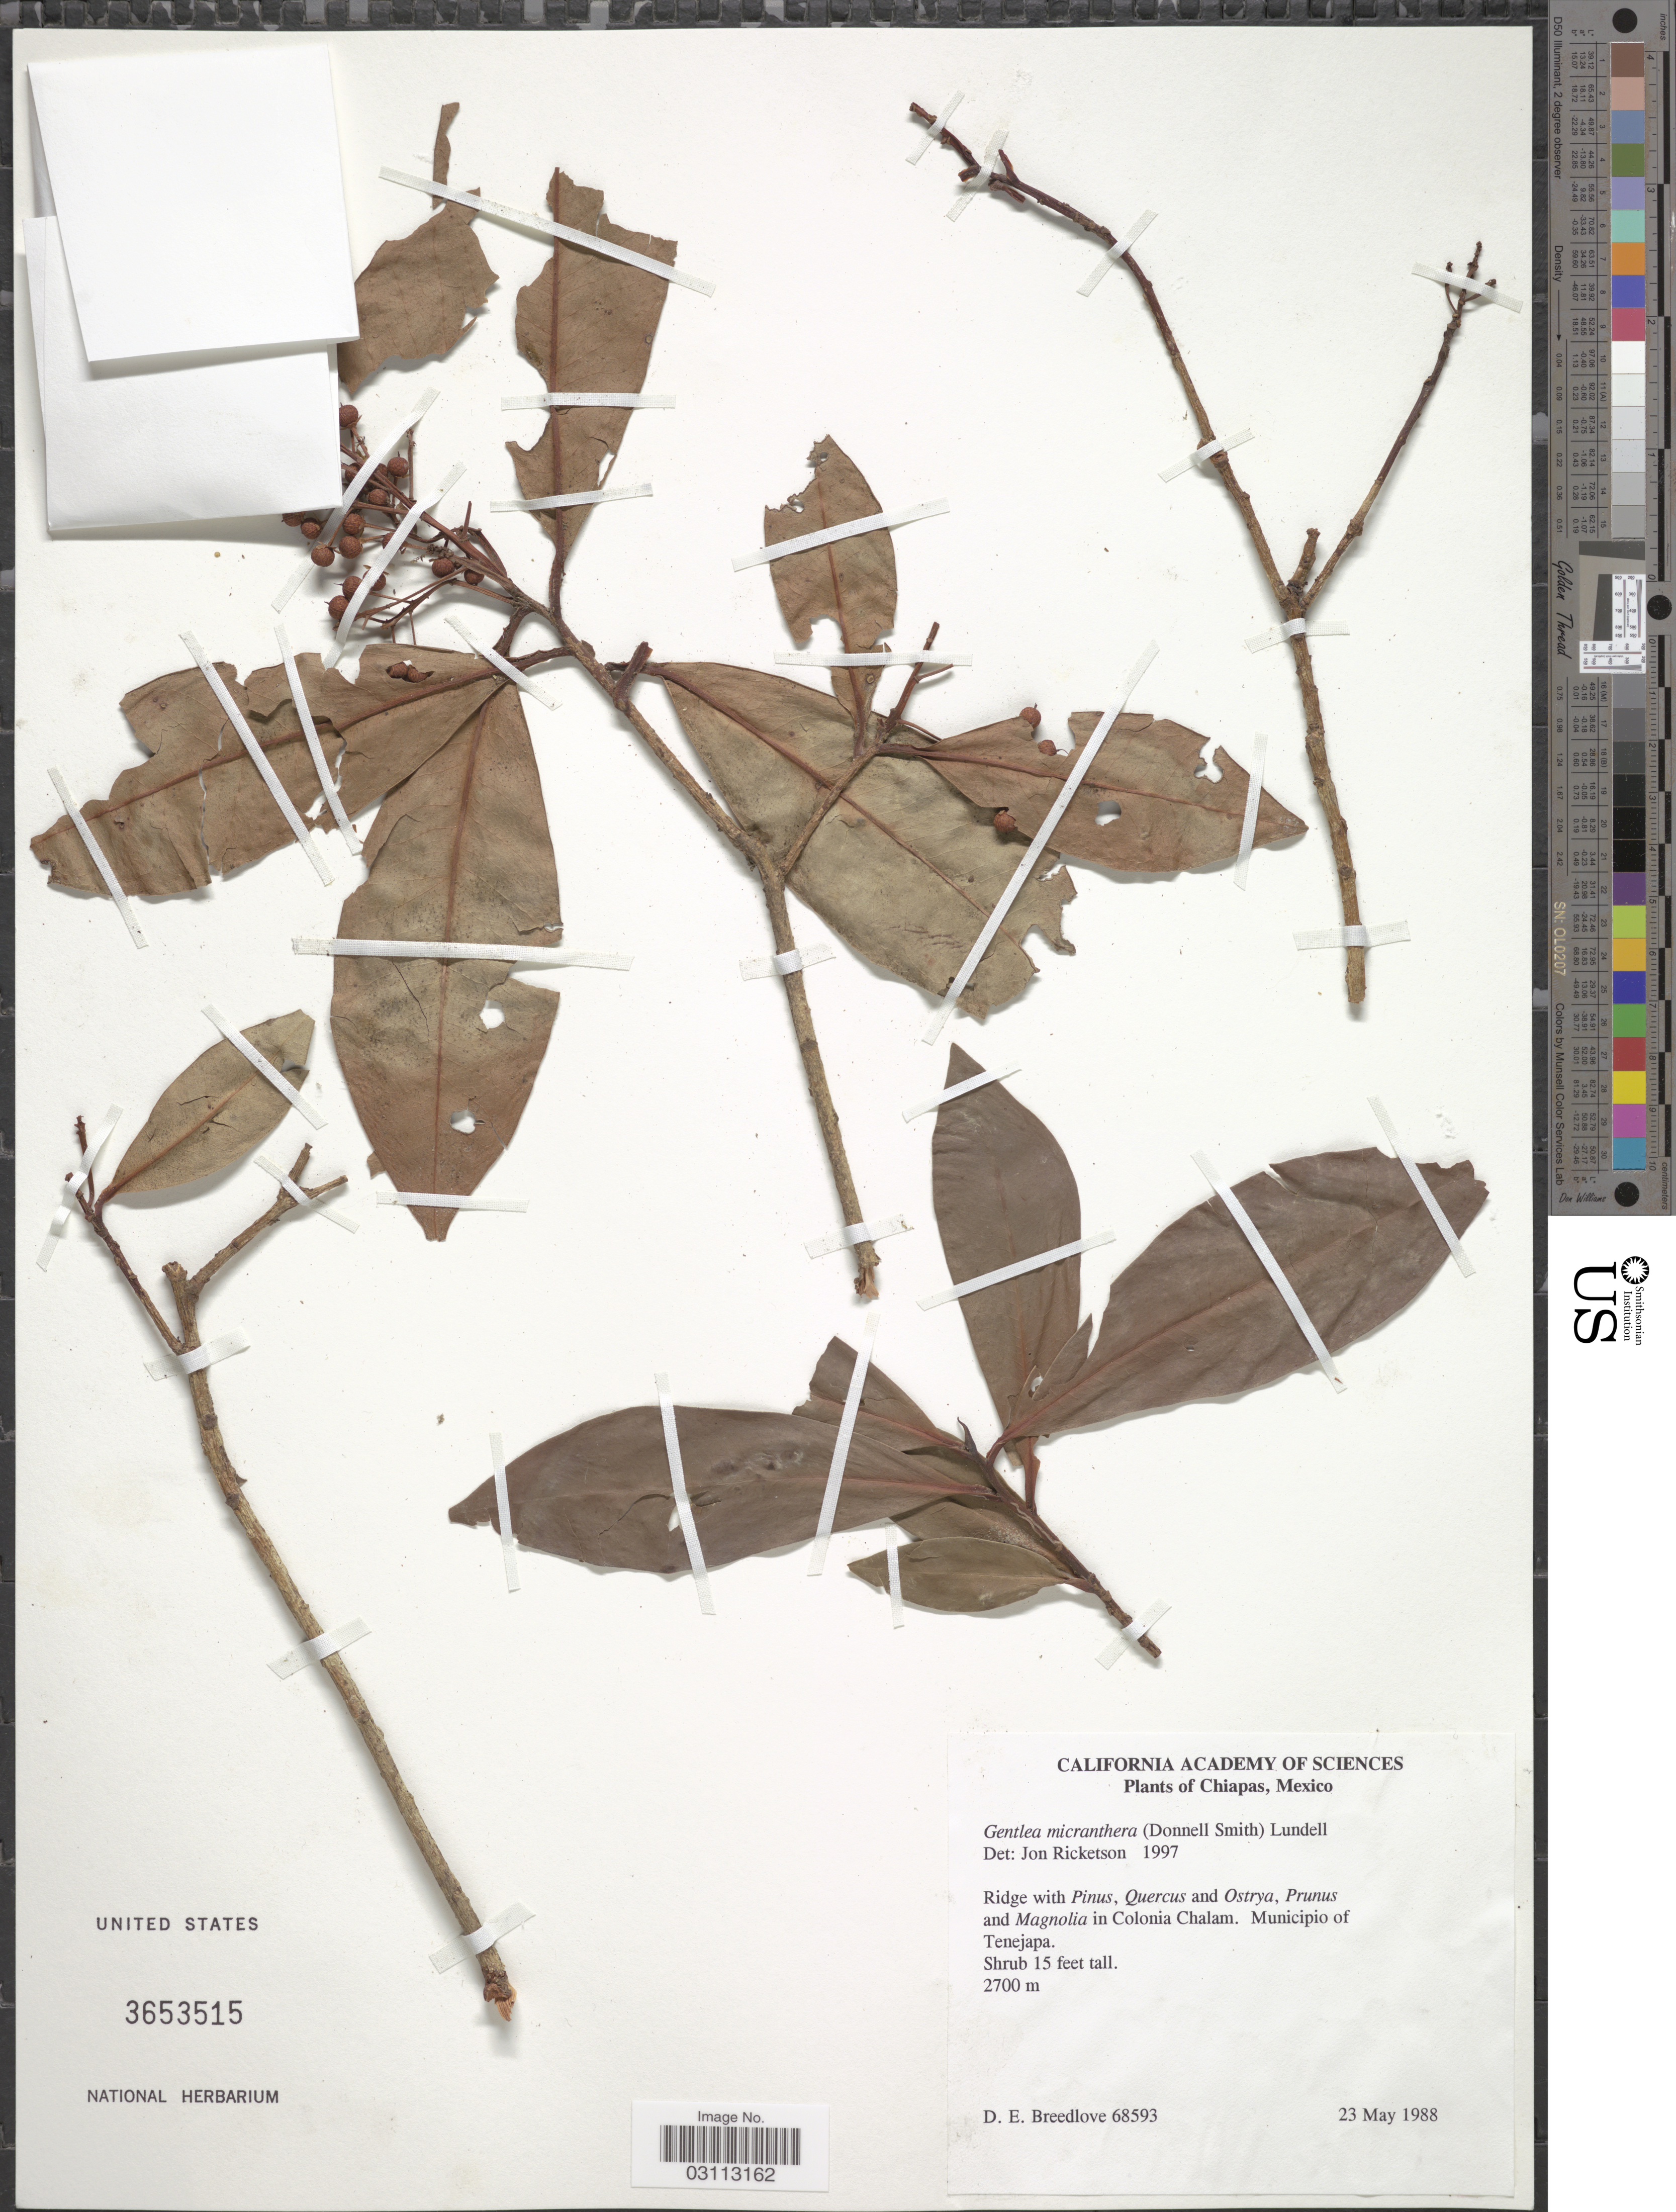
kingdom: Plantae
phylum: Tracheophyta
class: Magnoliopsida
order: Ericales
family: Primulaceae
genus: Gentlea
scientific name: Gentlea micranthera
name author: (Donn. Sm.) Lundell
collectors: D. E. Breedlove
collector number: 68593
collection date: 1988-05-23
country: Mexico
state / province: Chiapas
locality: In Colonia Chalam. Municipio of Tenajapa.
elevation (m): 2700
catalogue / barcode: US 3653515